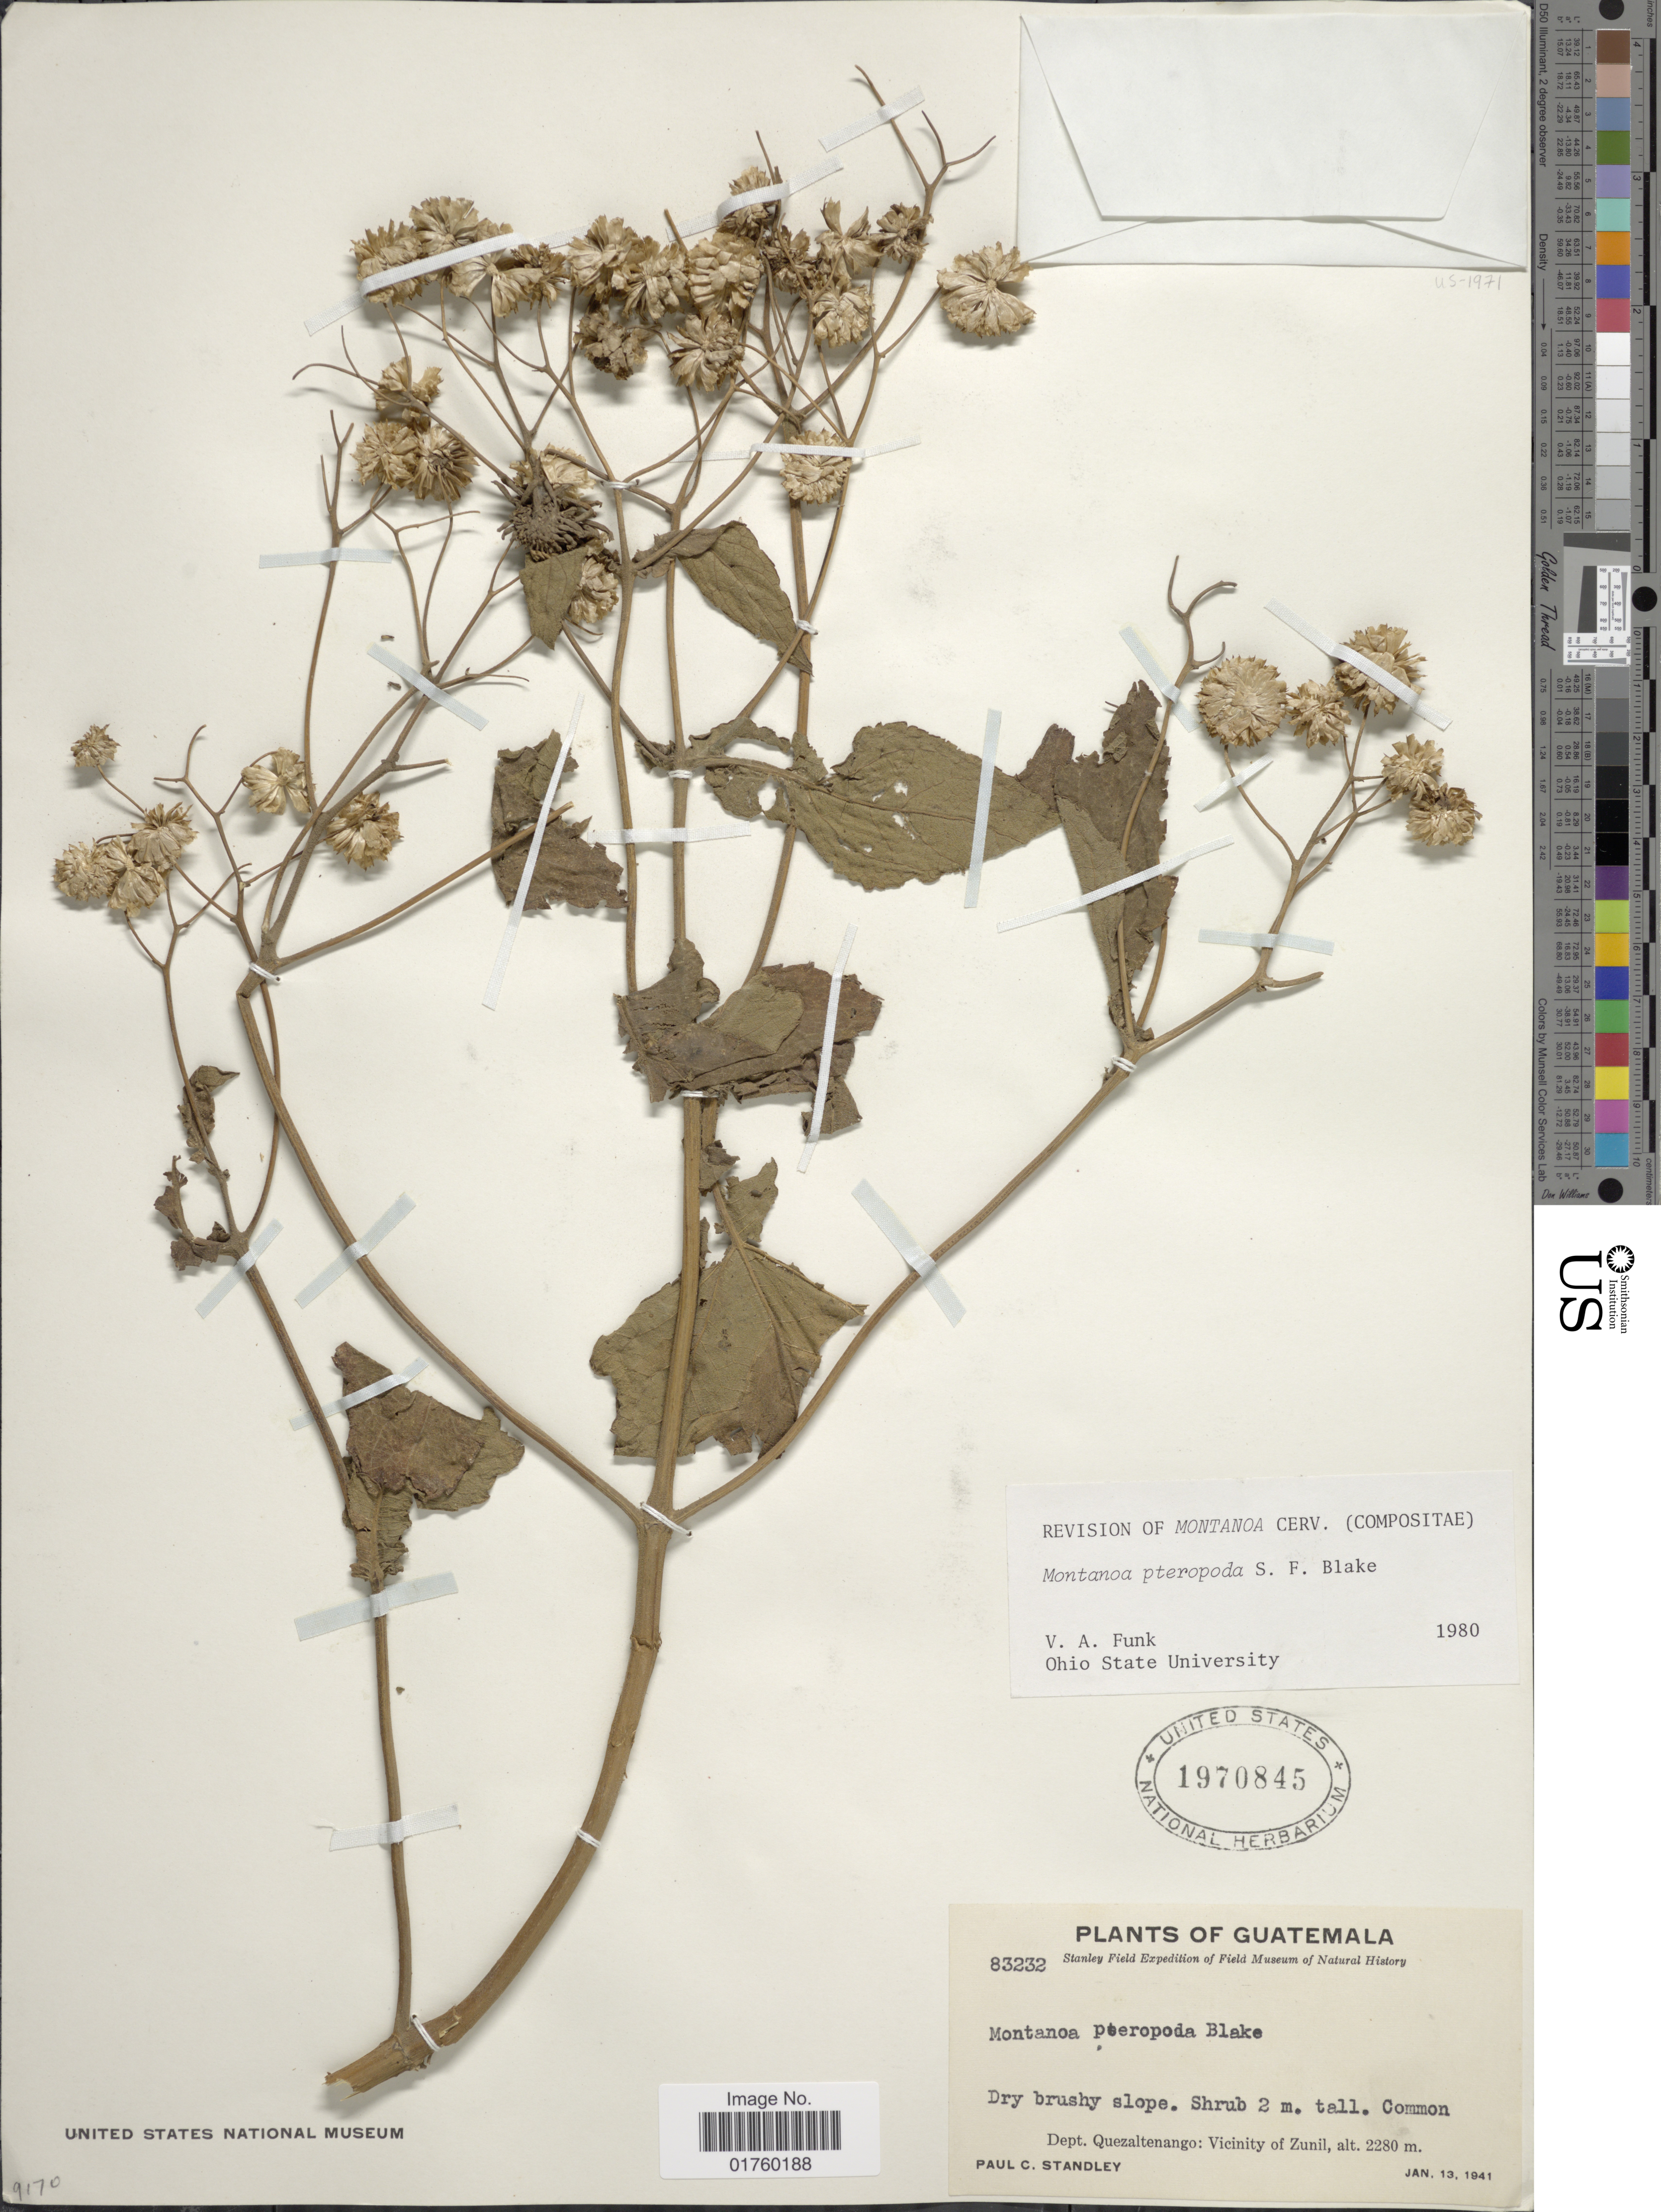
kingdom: Plantae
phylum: Tracheophyta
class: Magnoliopsida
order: Asterales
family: Asteraceae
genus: Montanoa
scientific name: Montanoa pteropoda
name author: S.F. Blake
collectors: P. C. Standley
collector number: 83232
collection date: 1941-01-13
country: Guatemala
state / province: Quetzaltenango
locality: Vicinity of Zunil.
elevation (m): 2280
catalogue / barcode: US 1970845